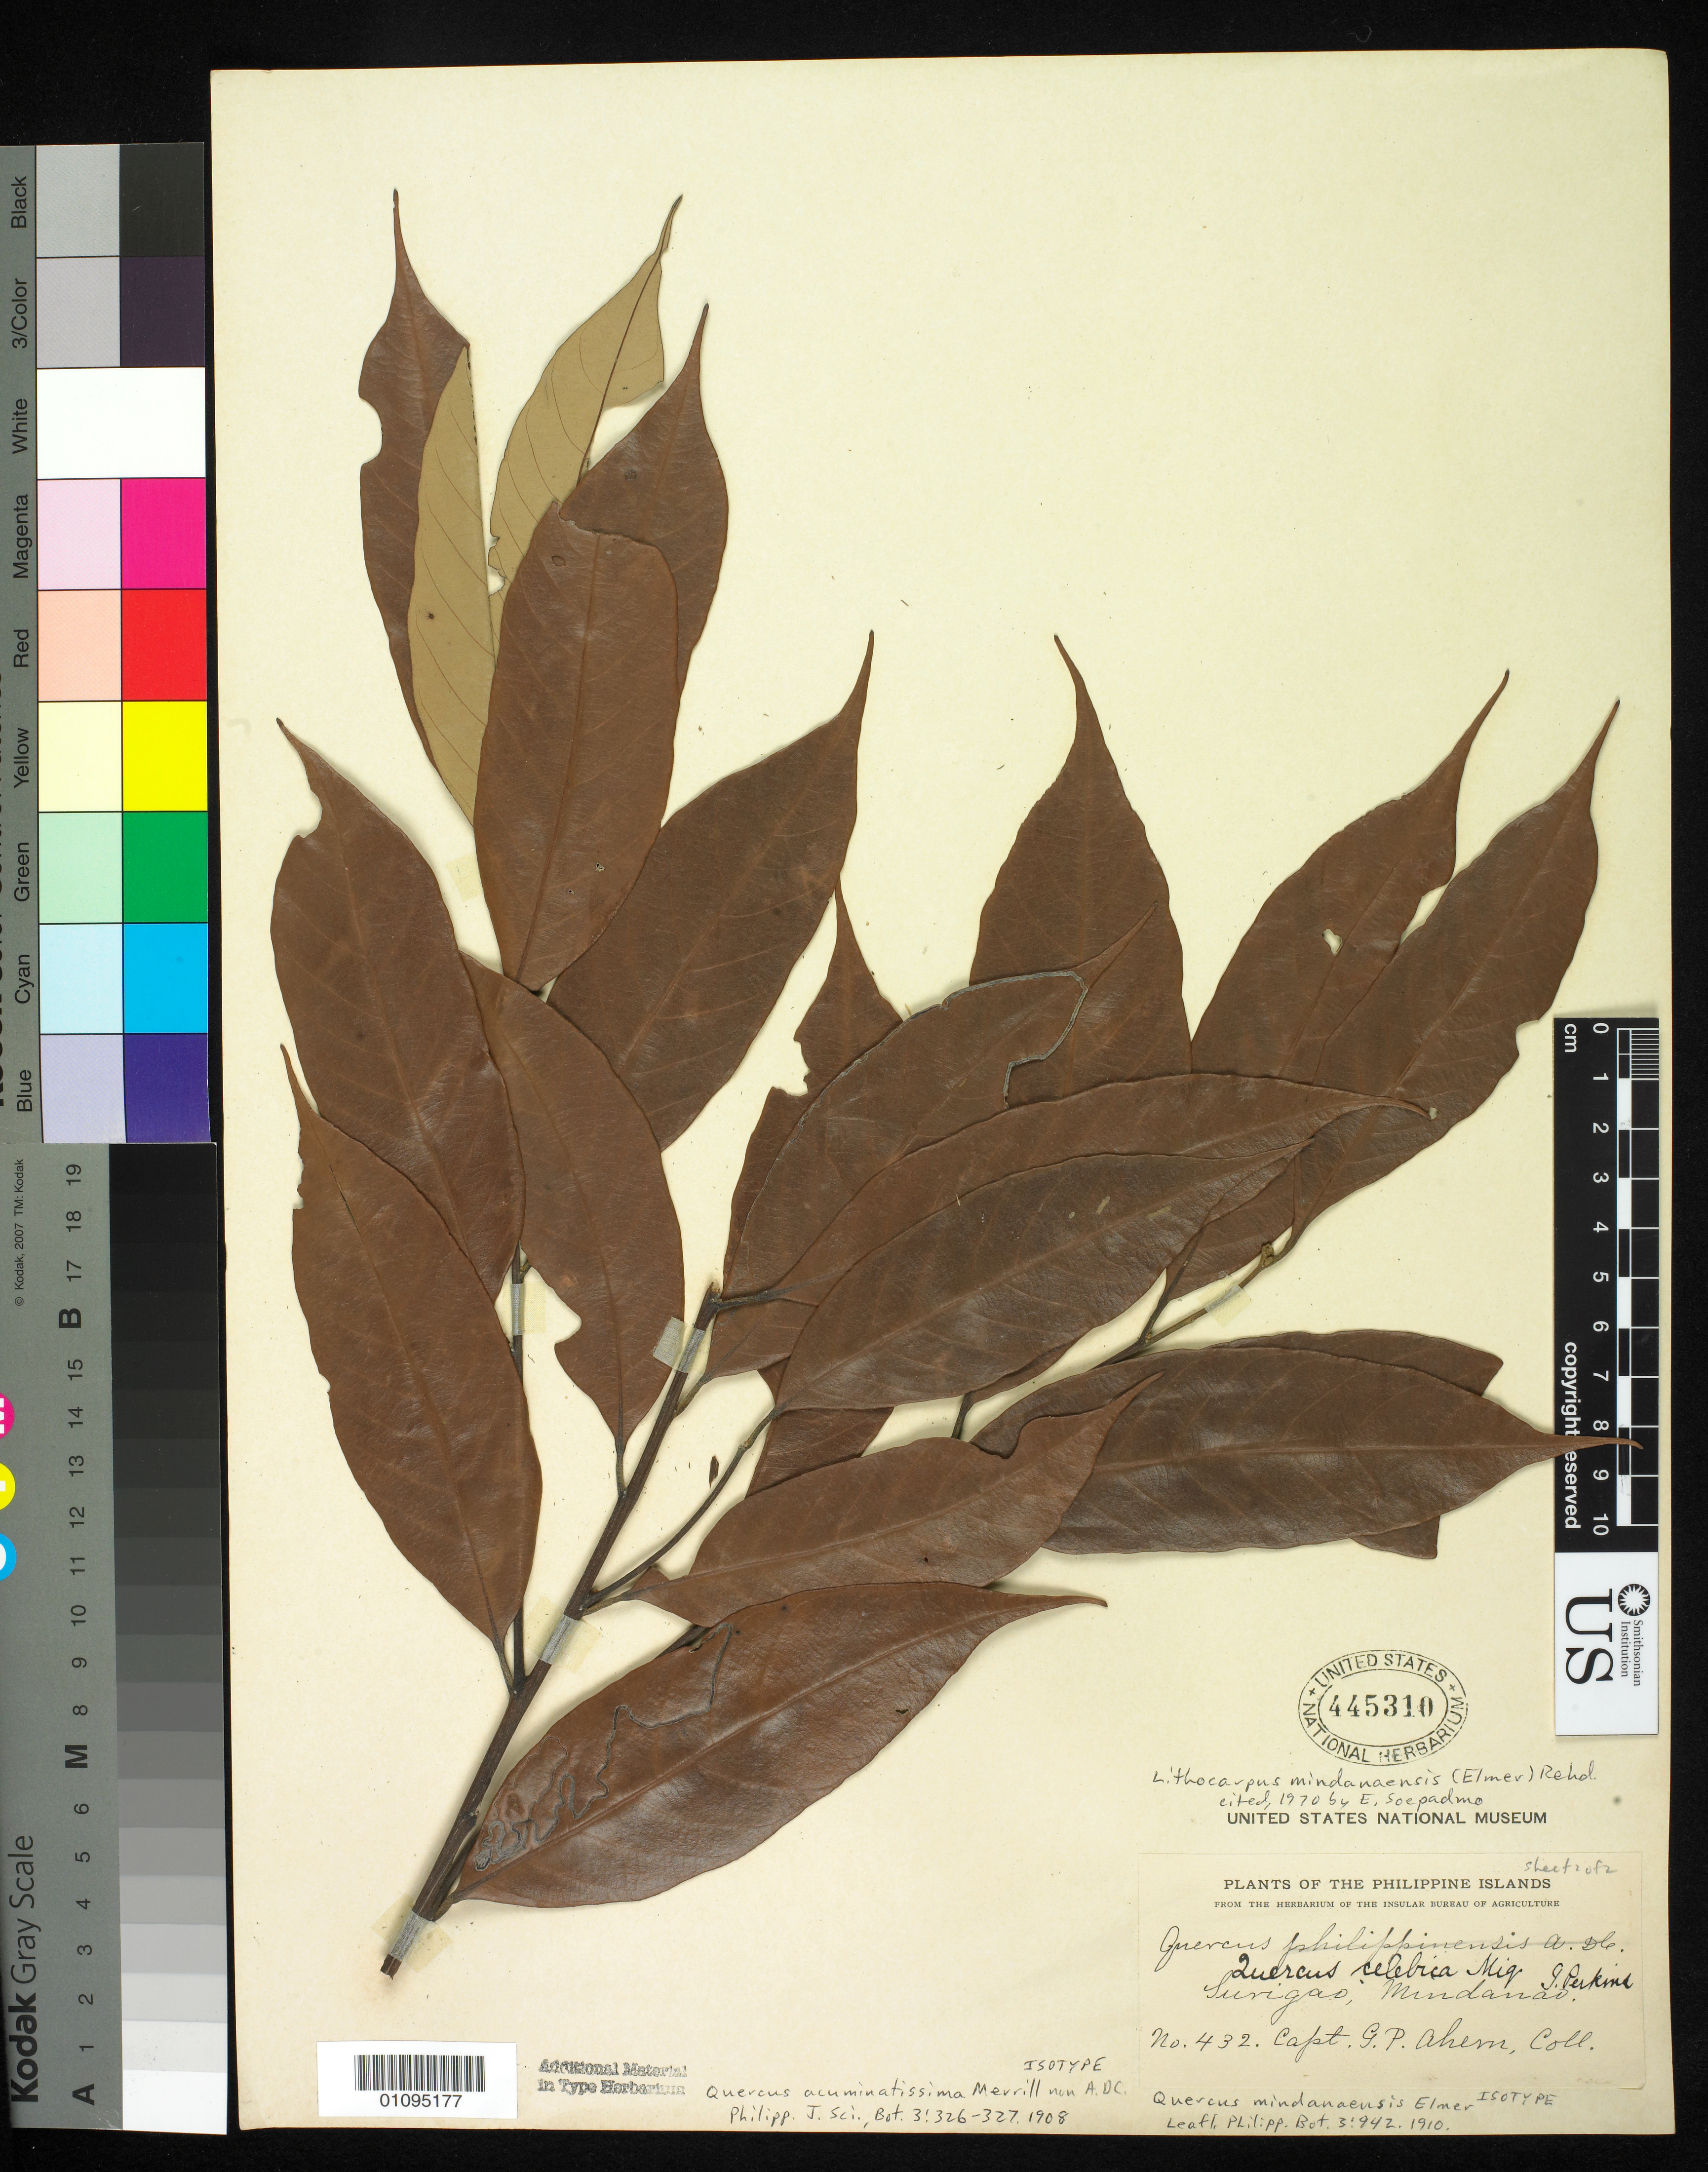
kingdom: Plantae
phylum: Tracheophyta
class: Magnoliopsida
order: Fagales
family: Fagaceae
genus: Quercus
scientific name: Quercus mindanaensis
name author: Elmer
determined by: Smith, Stephen F., (US), NMNH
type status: Isotype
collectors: G. Ahern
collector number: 432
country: Philippines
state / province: Caraga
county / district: Surigao del Norte / Surigao del Sur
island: Mindanao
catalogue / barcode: US 445310